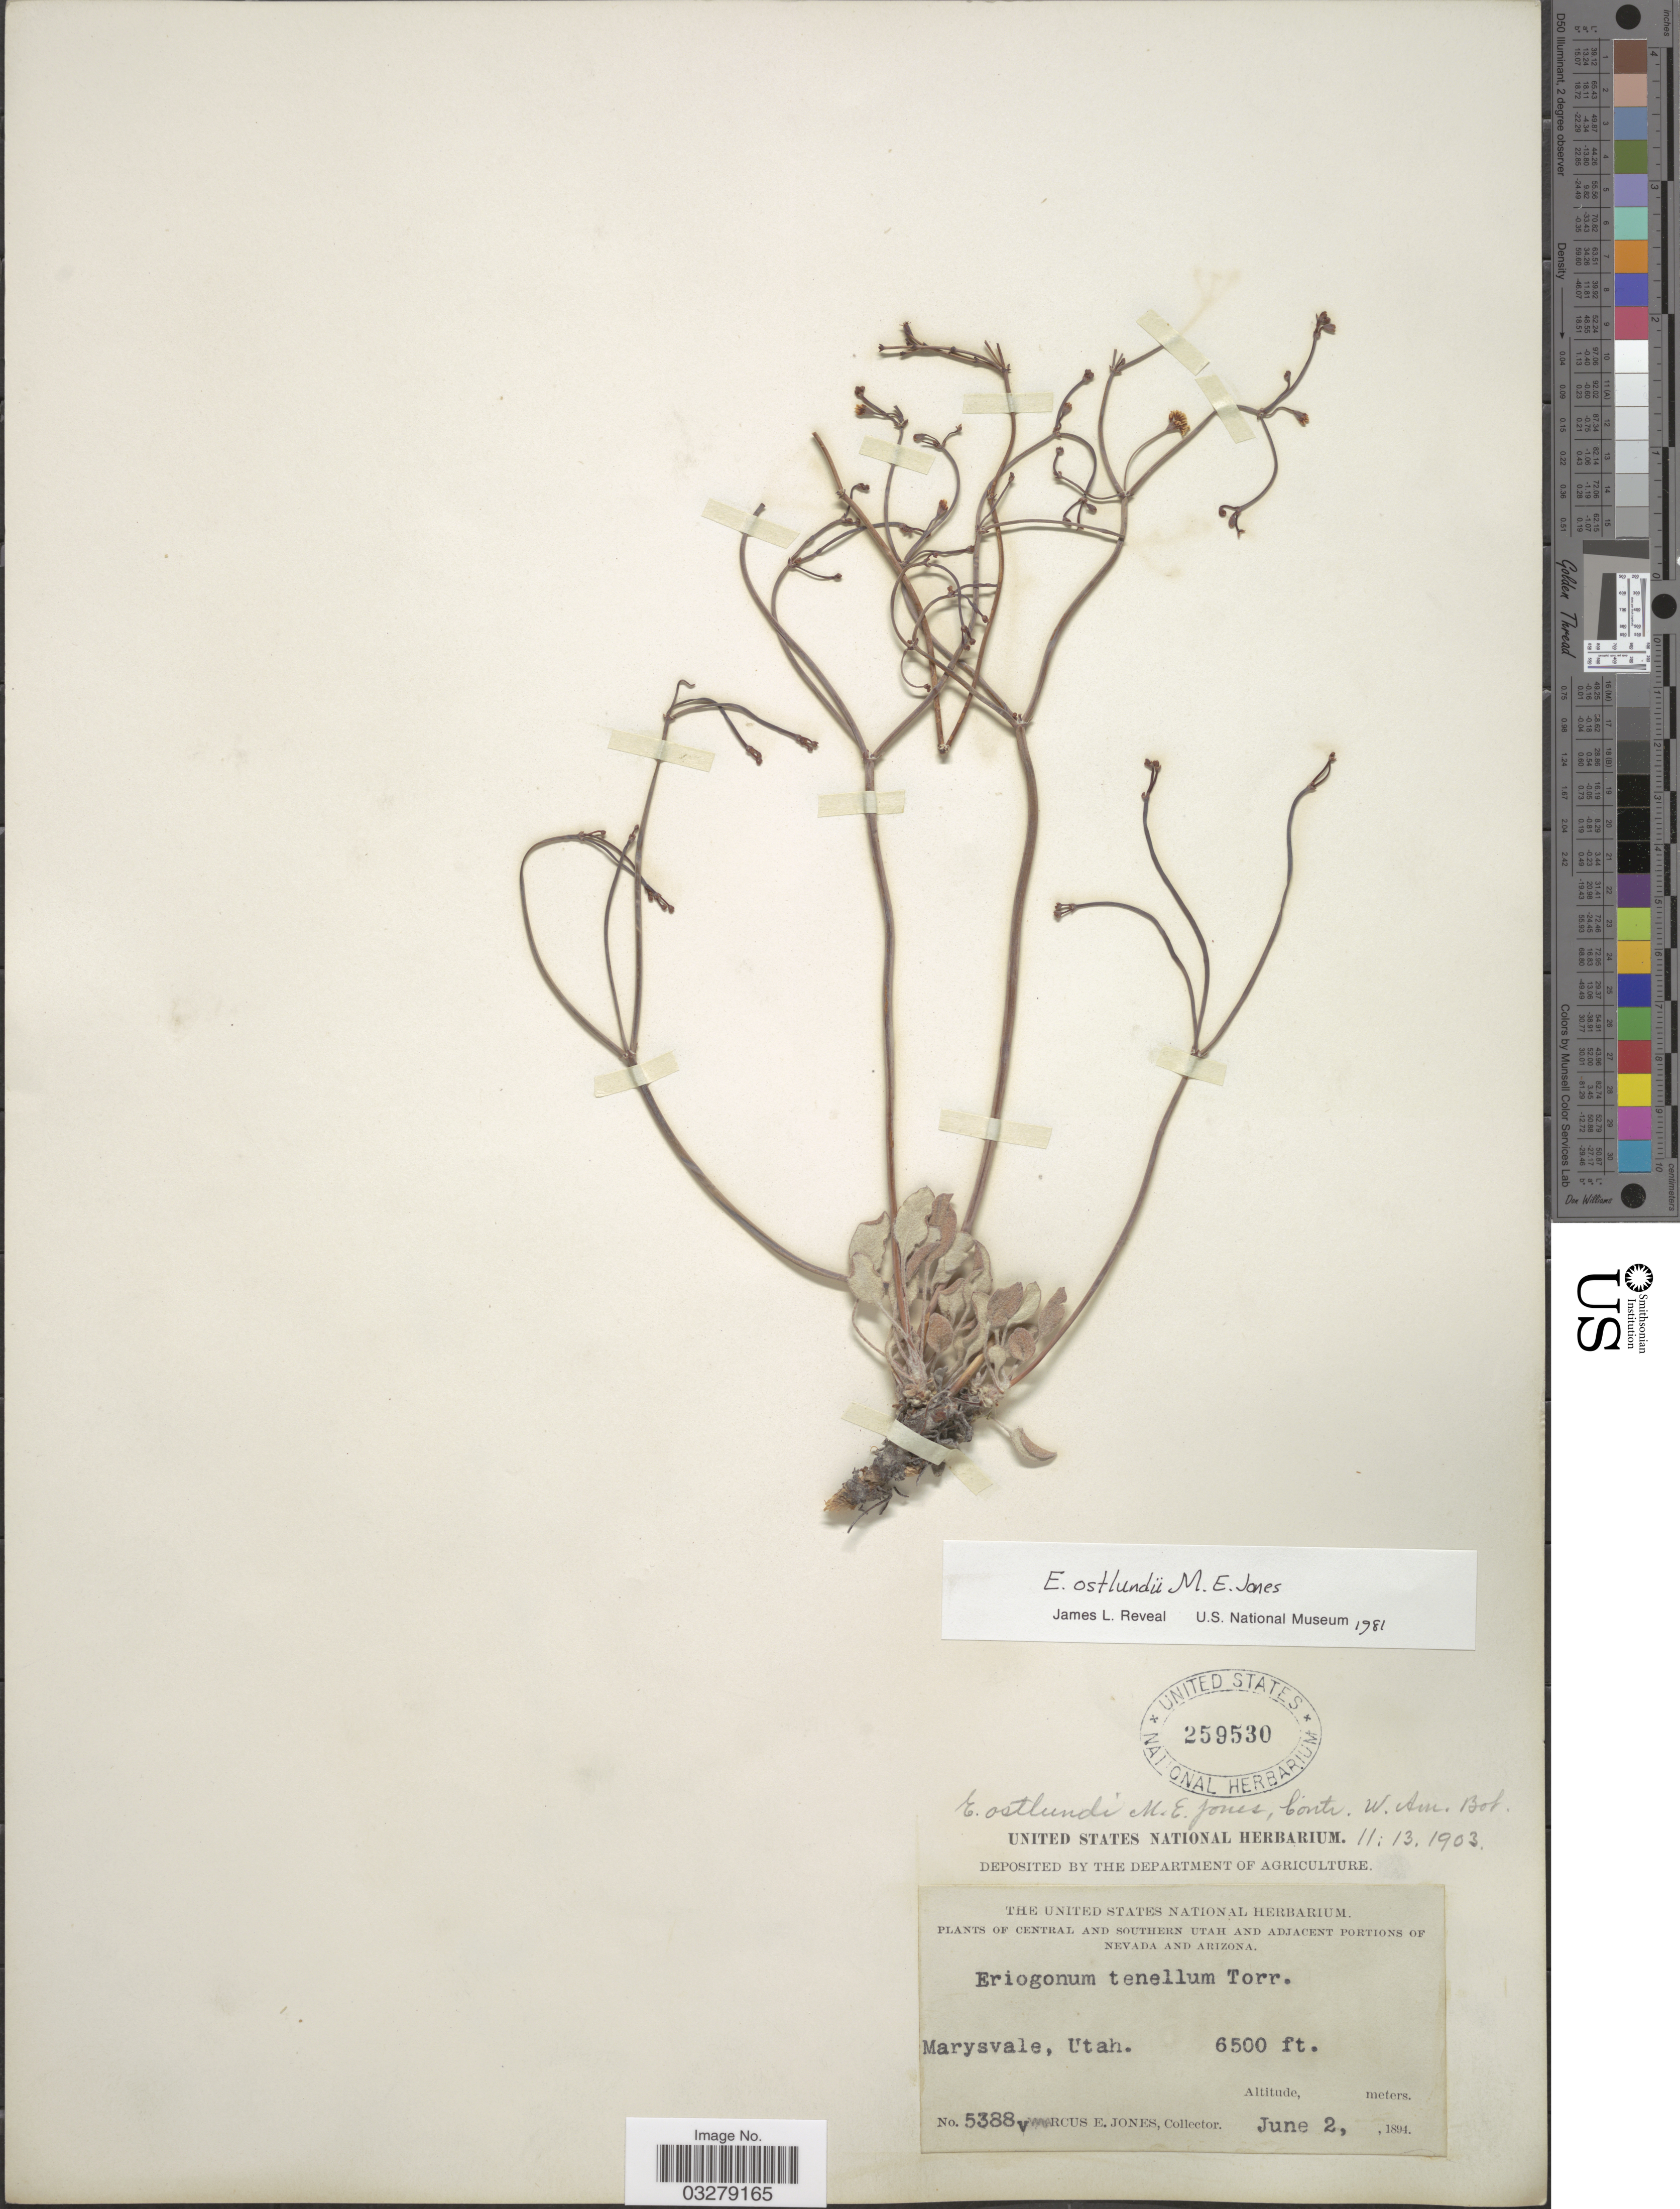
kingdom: Plantae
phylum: Tracheophyta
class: Magnoliopsida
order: Caryophyllales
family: Polygonaceae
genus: Eriogonum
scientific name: Eriogonum ostlundii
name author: M.E. Jones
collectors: M. E. Jones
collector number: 5388v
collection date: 1894-06-02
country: United States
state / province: Utah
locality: Central and Southern Utah. Marysvale.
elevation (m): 1981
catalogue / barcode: US 259530